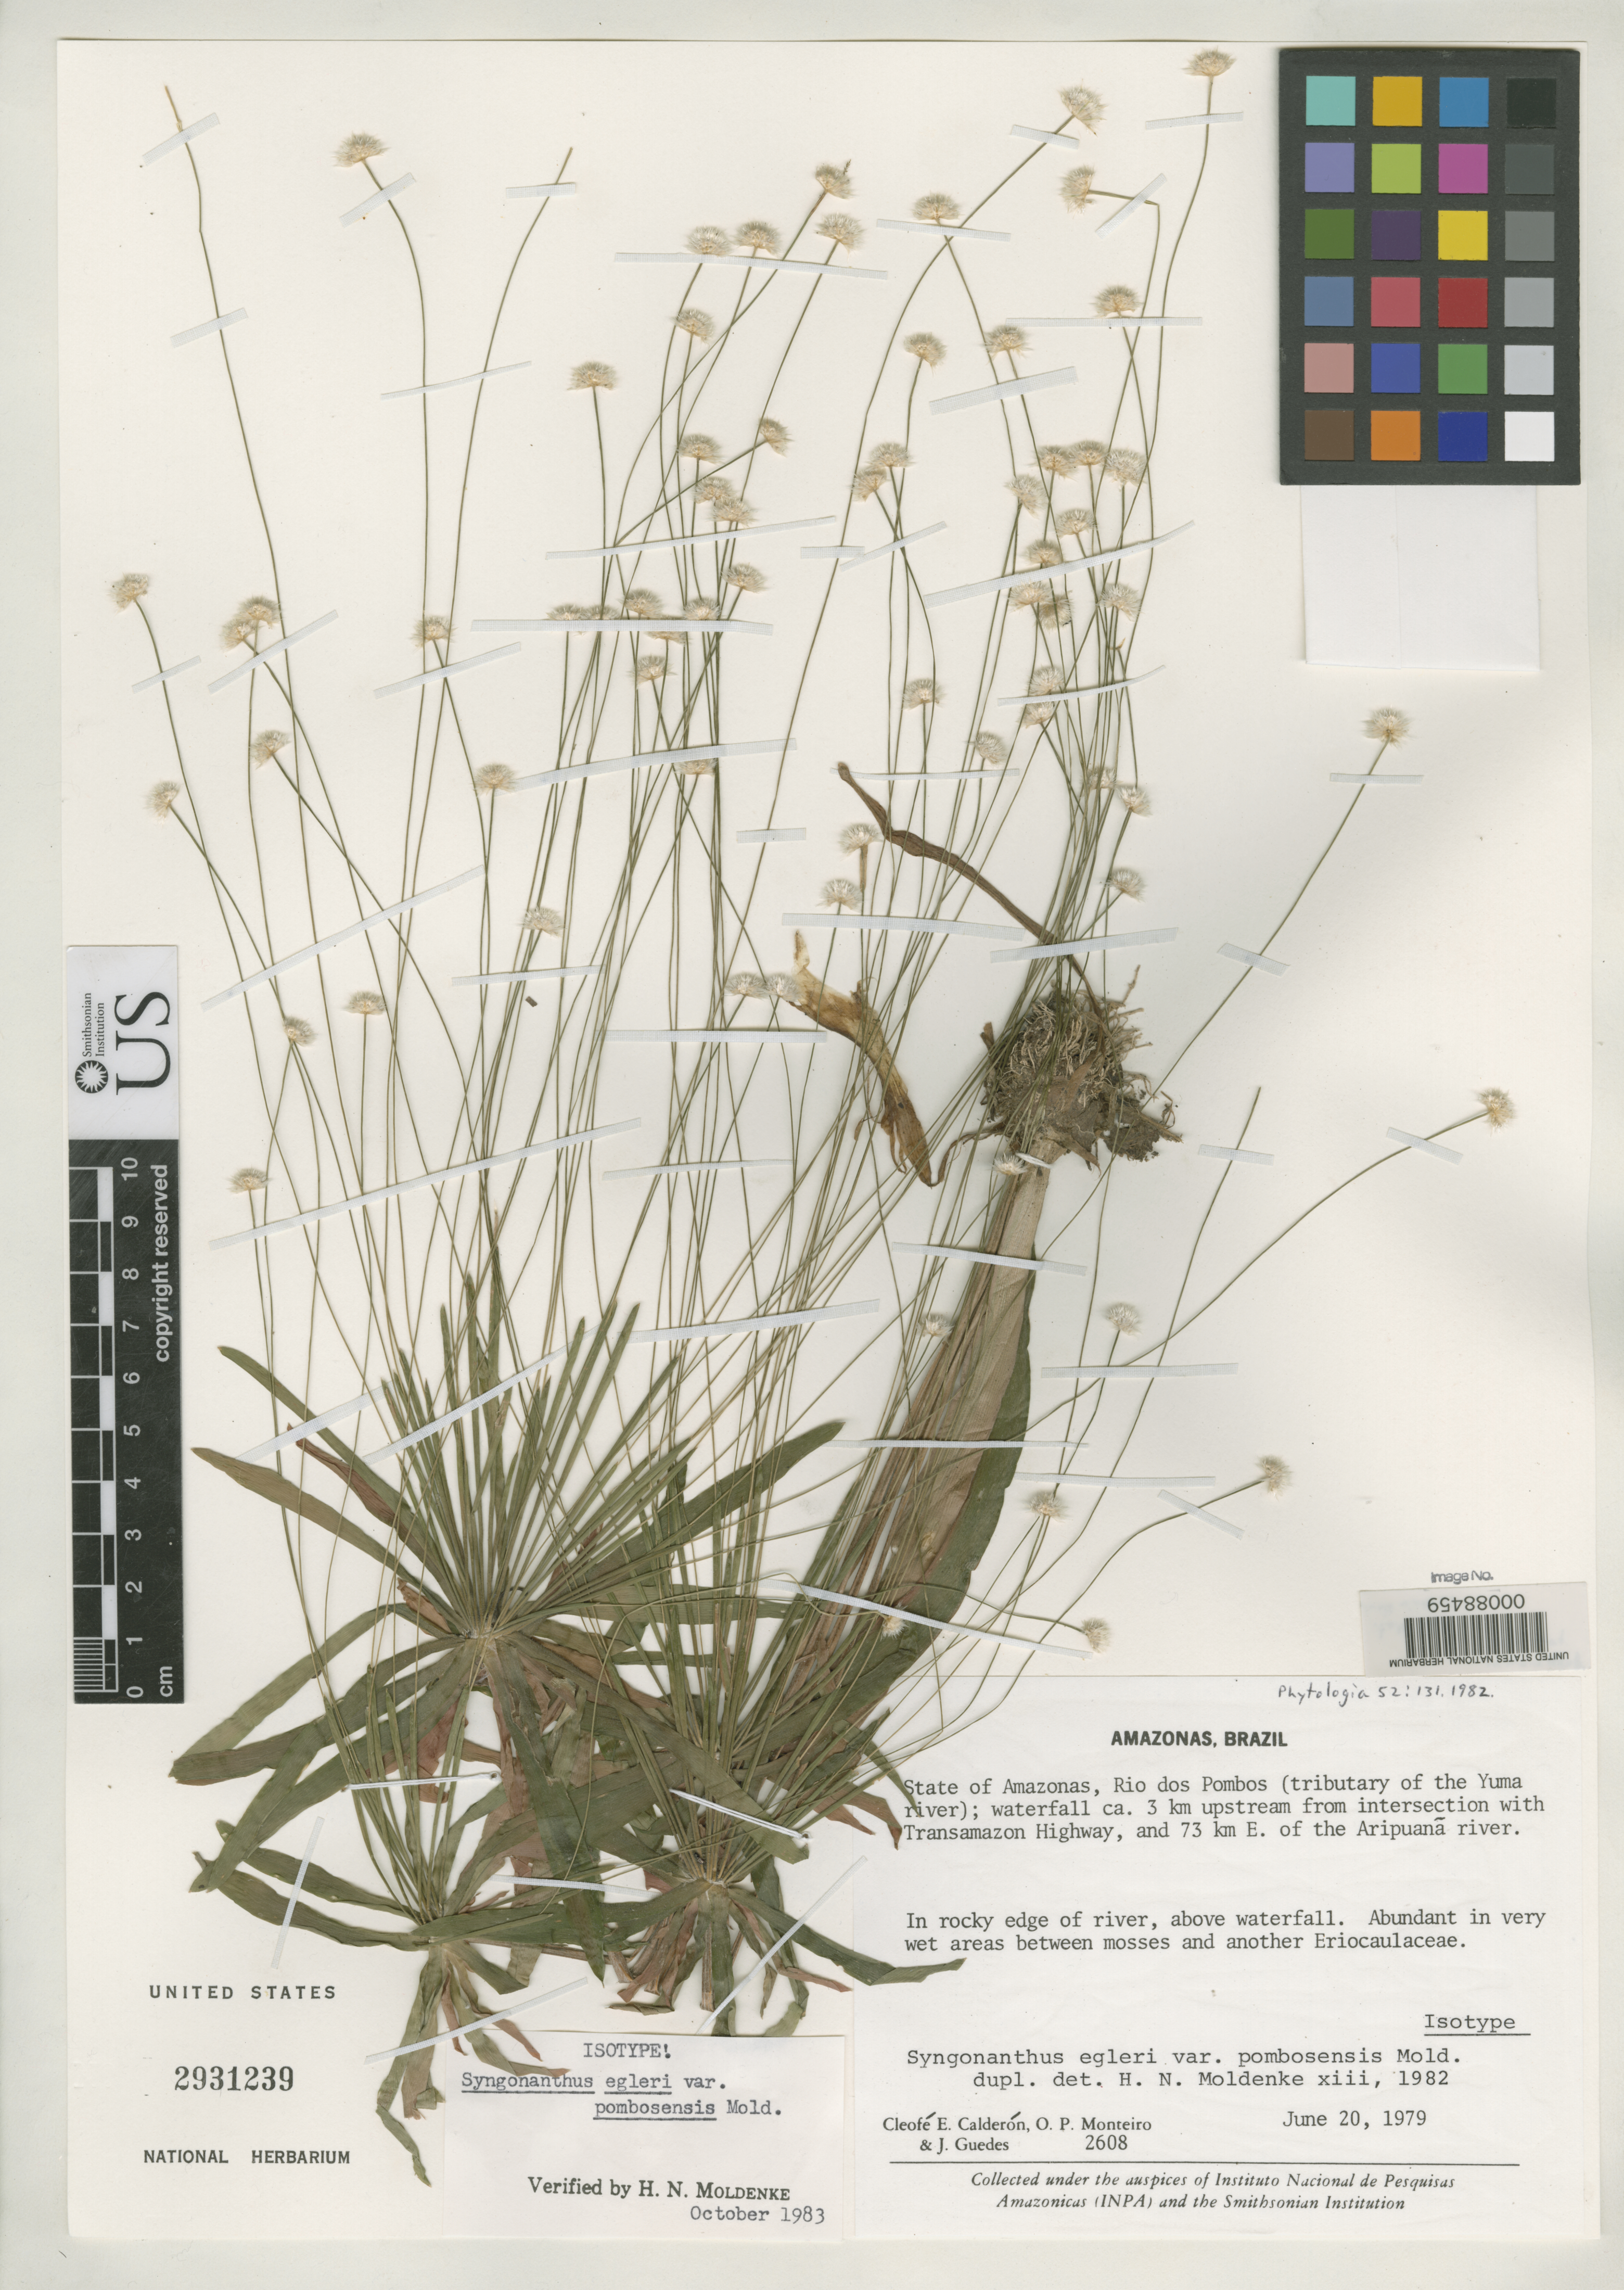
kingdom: Plantae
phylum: Tracheophyta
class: Liliopsida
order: Poales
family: Eriocaulaceae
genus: Syngonanthus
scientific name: Syngonanthus egleri var. pombosensis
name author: Moldenke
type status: Isotype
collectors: C. E. Calderón, O. P. Monteiro & J. Guedes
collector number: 2608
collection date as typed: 20 Jun 1979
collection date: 1979-06-20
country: Brazil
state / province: Amazonas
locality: Rio dos Pombos; waterfall ca. 3 km upstream from inters. with Transamazon hwy, & 73 km. E of Aripuana River.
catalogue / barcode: US 2931239